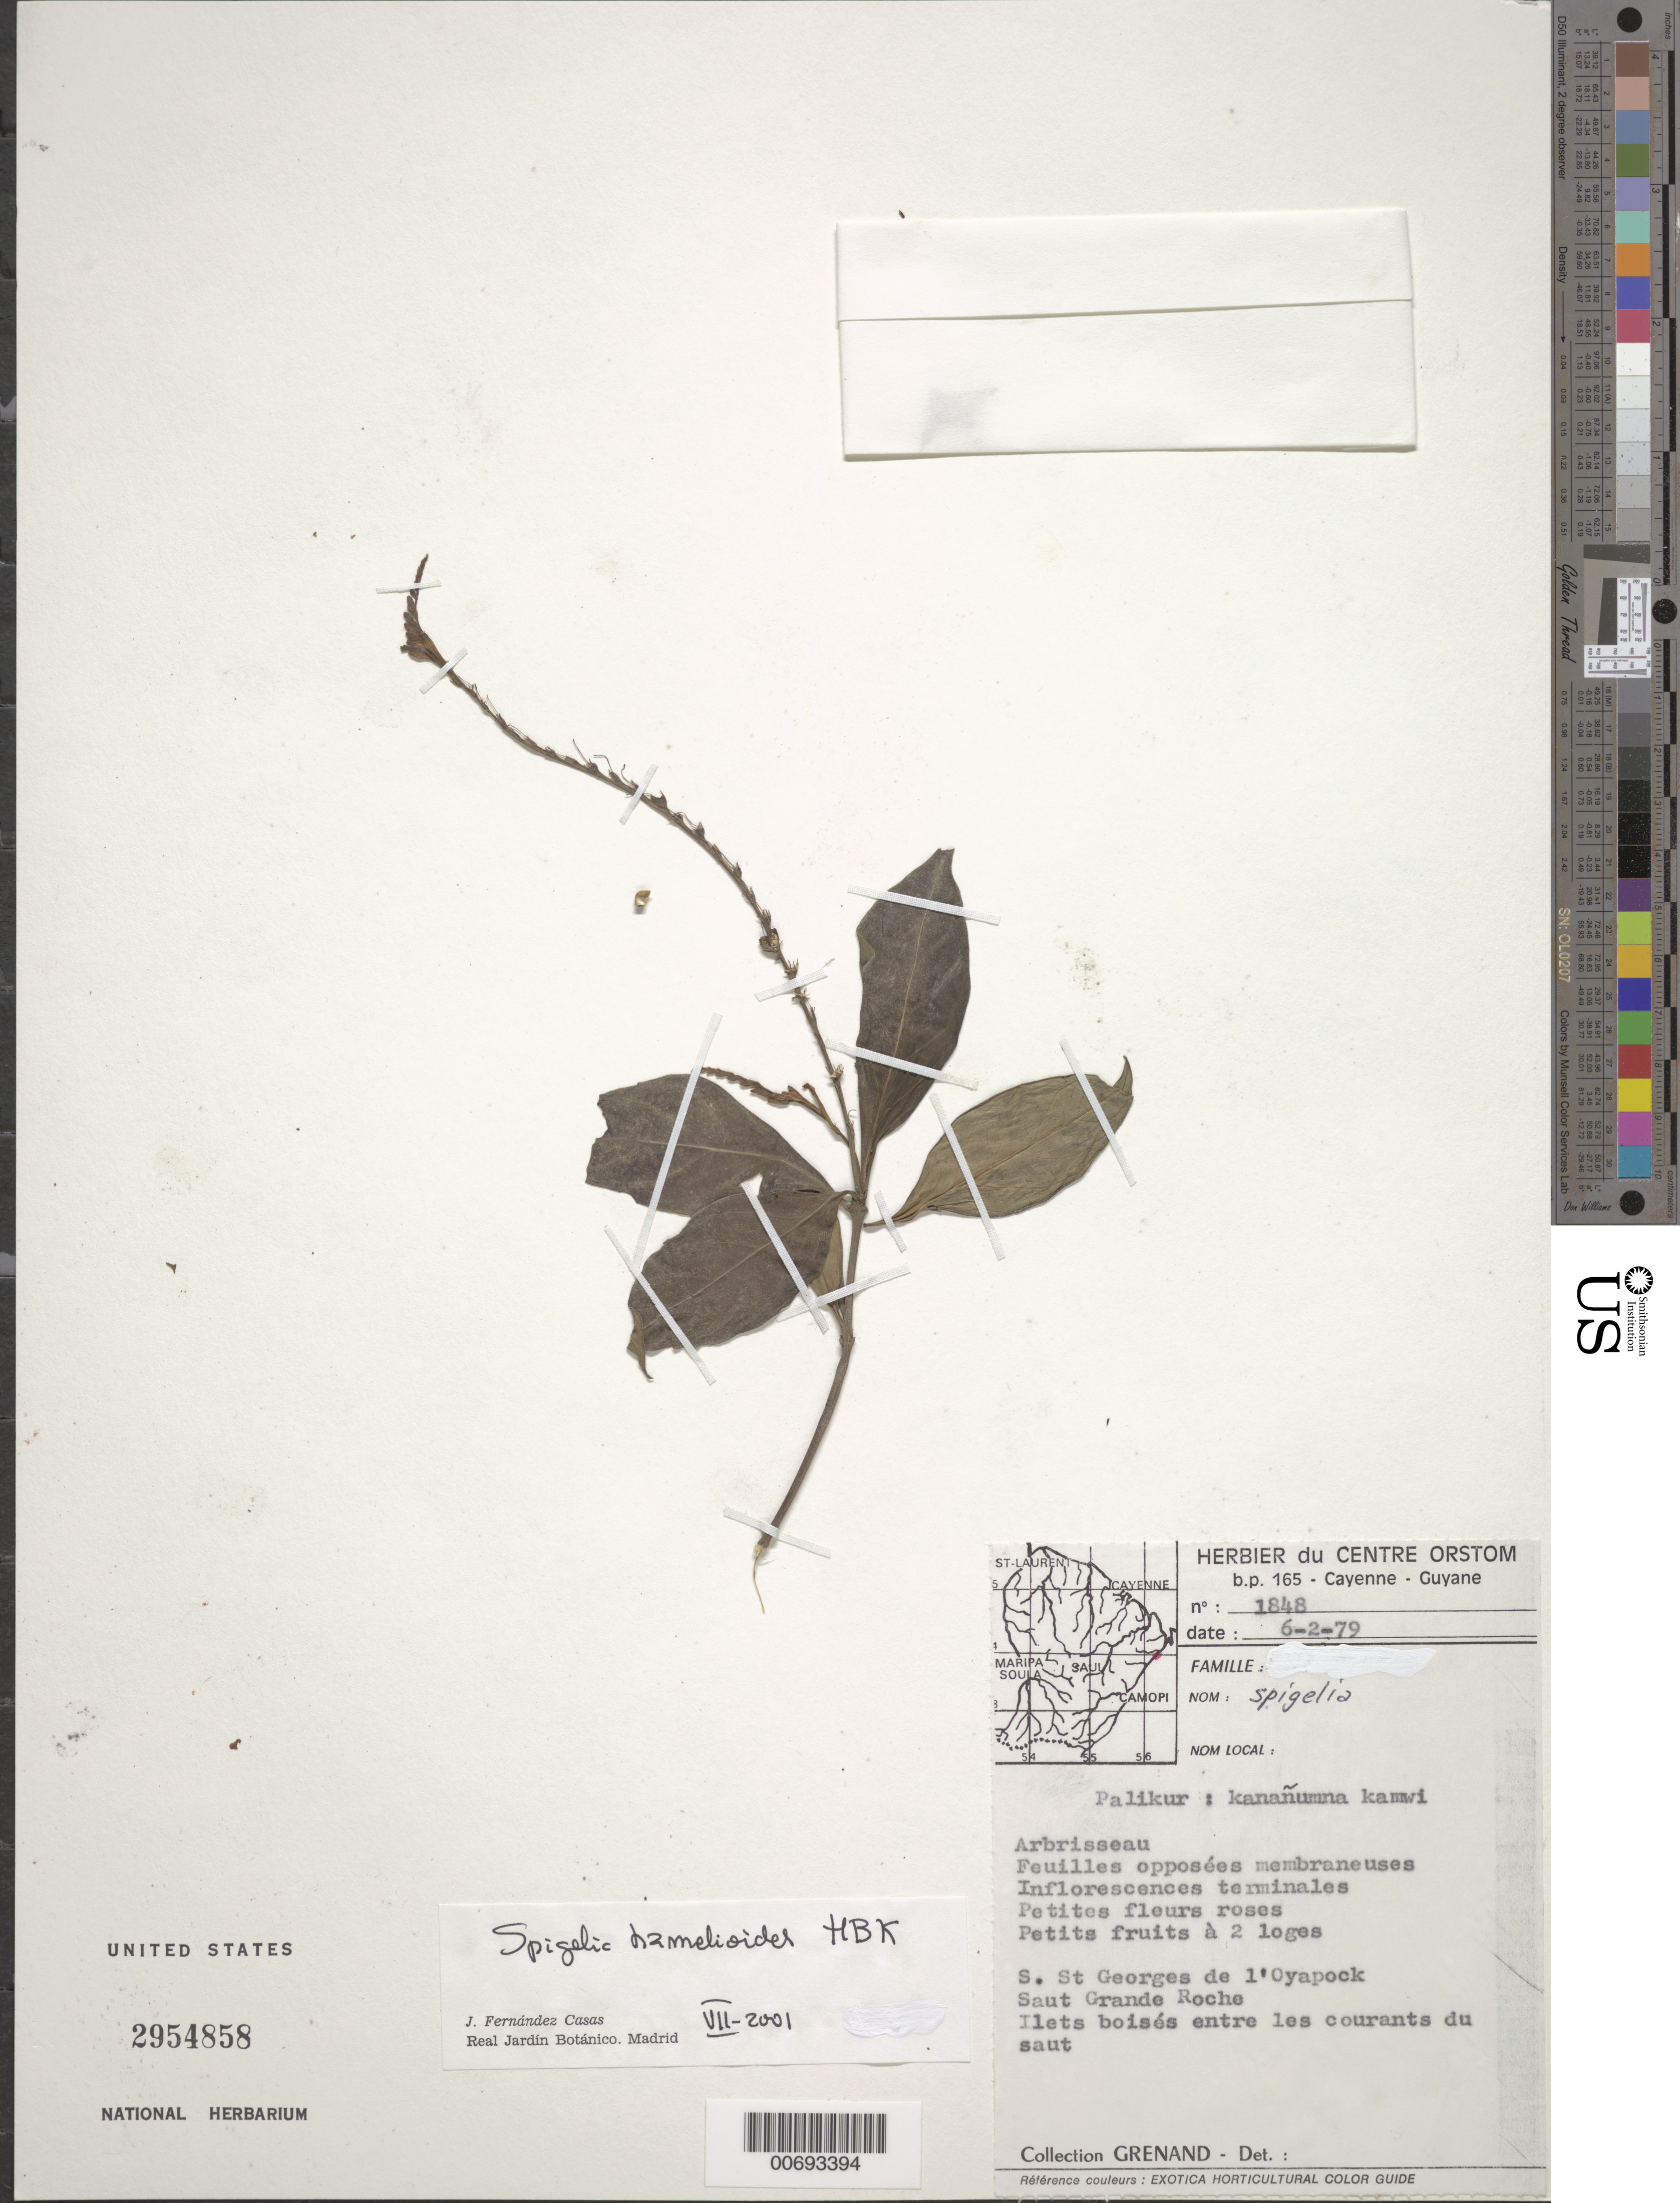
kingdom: Plantae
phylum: Tracheophyta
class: Magnoliopsida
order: Gentianales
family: Loganiaceae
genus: Spigelia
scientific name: Spigelia hamelioides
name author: Kunth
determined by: Fernández Casas, F. J.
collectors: P. Grenand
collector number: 1848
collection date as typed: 6-Feb-79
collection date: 1979-02-06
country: French Guiana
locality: St. Georges de l'Oyapock, Saut Grand Roche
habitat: Islets boisés entre les courants du saut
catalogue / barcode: US 2954858